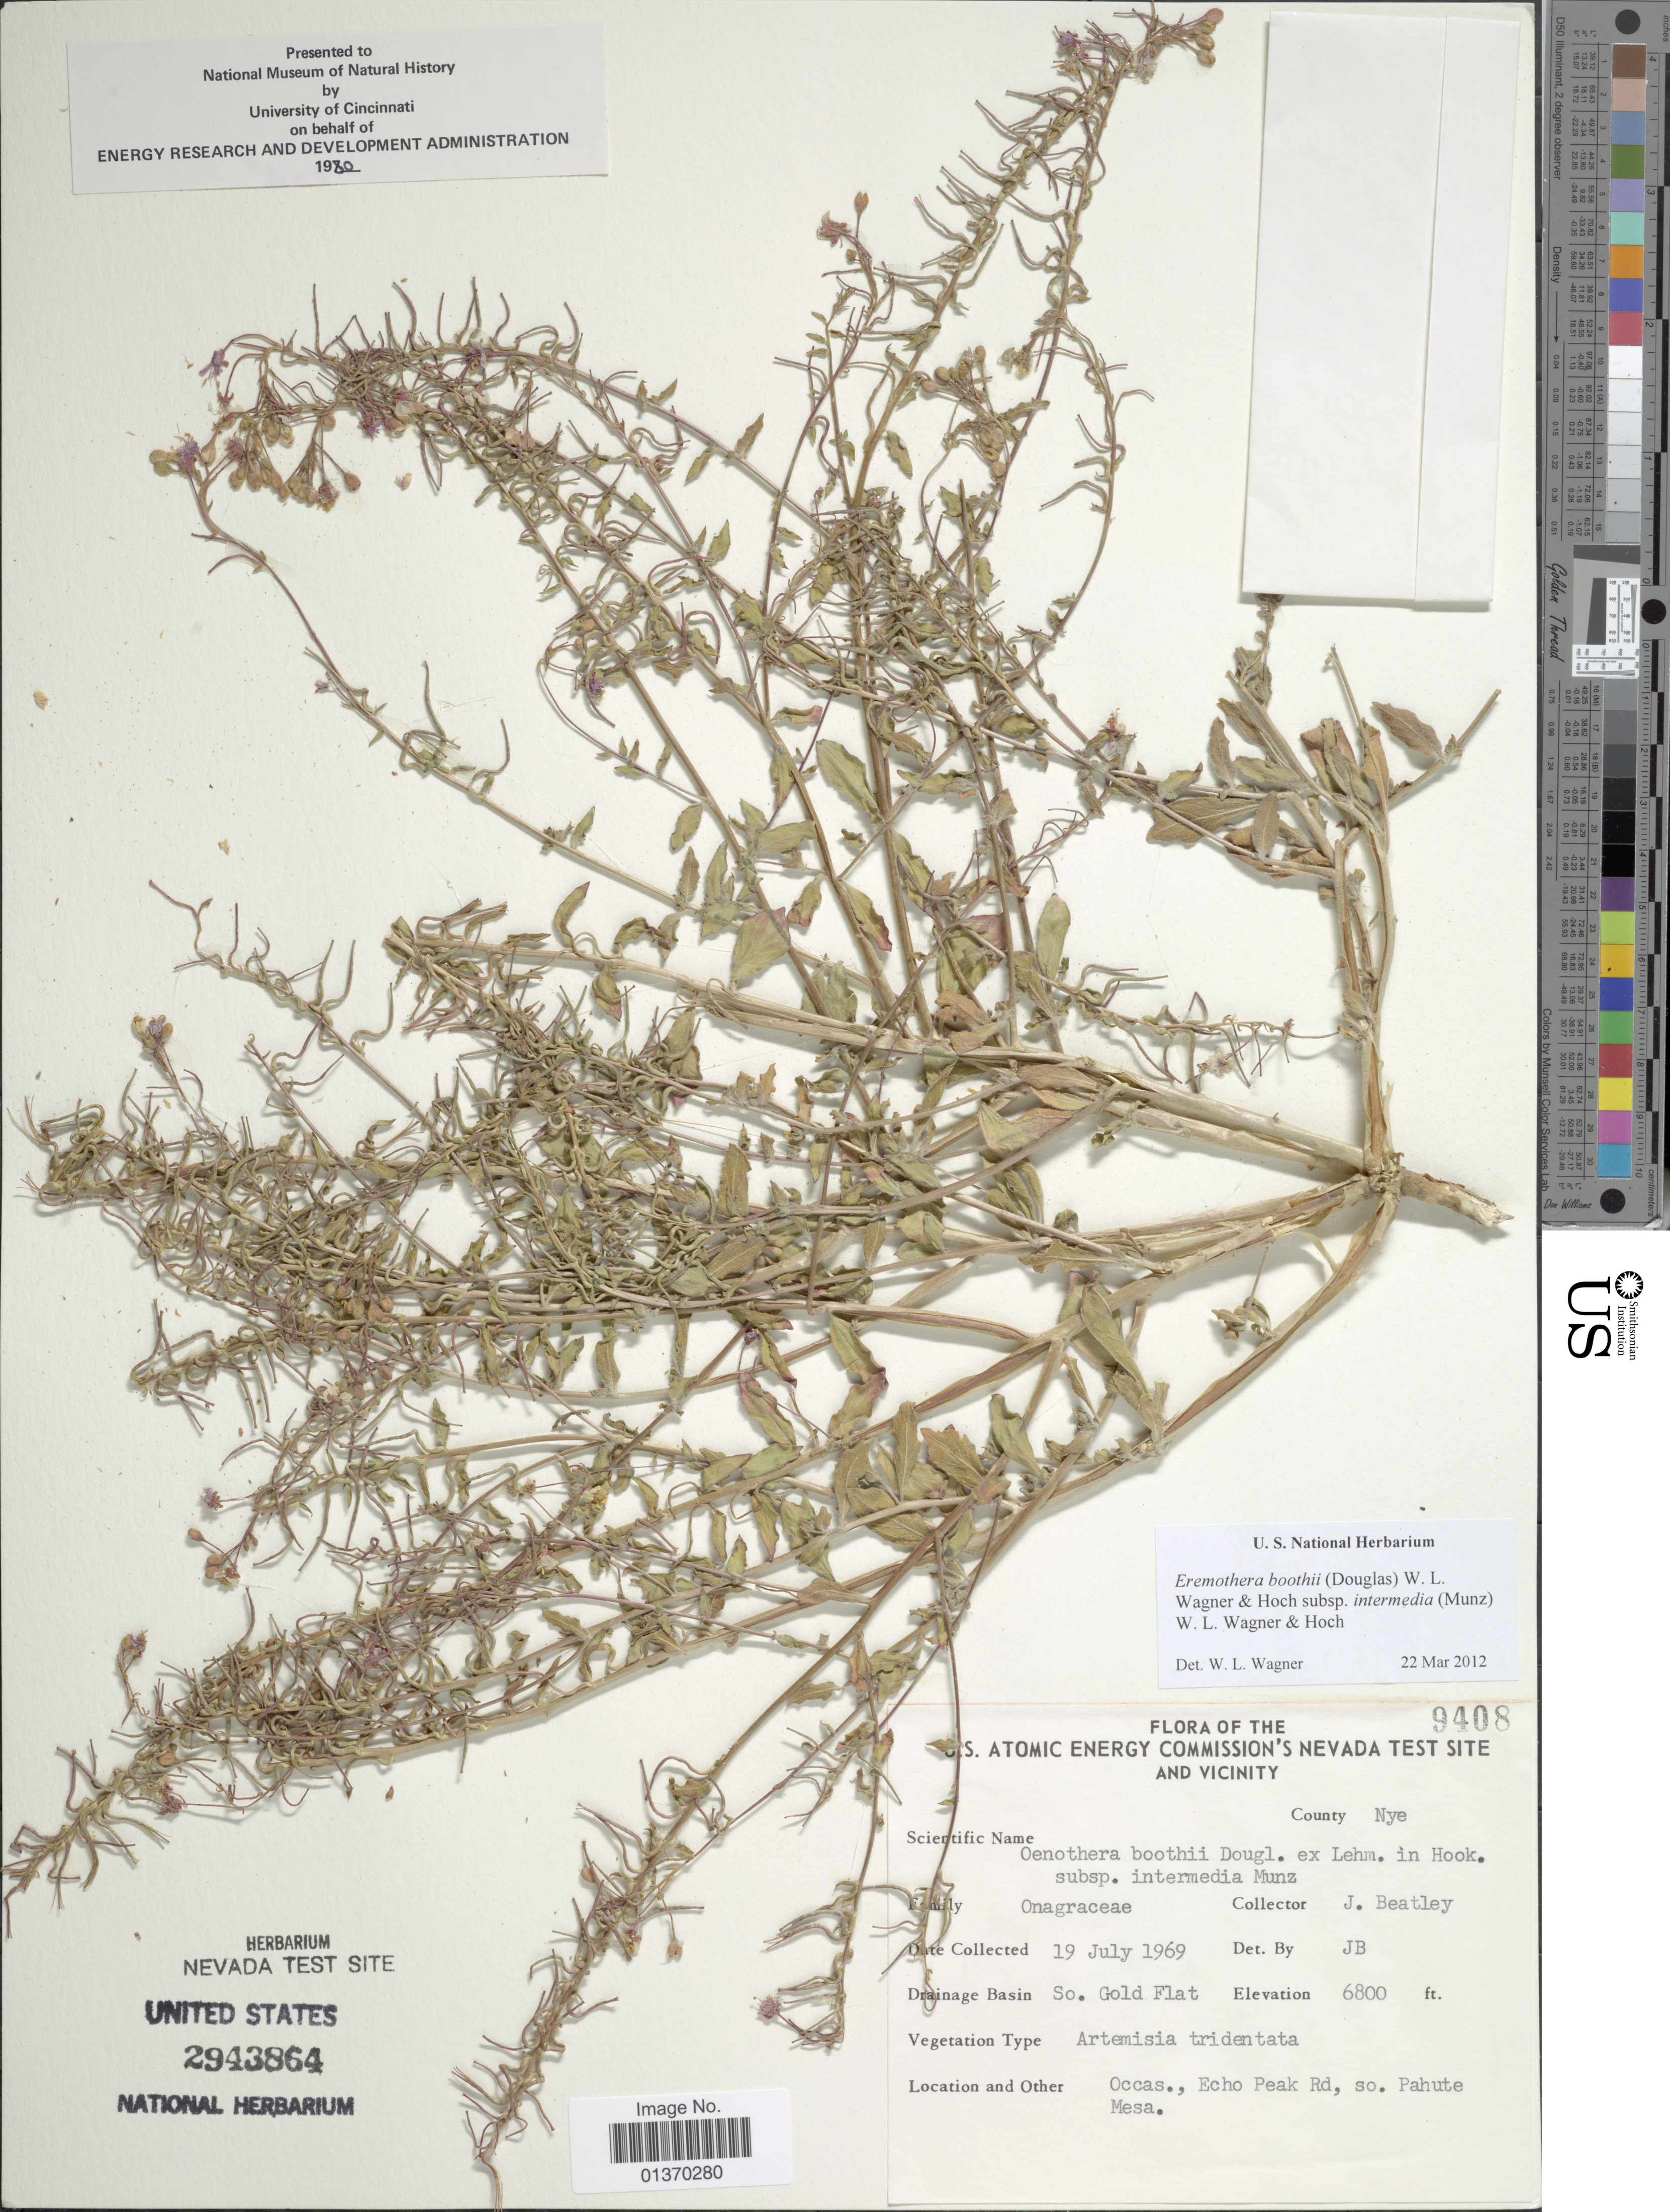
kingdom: Plantae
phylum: Tracheophyta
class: Magnoliopsida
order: Myrtales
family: Onagraceae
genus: Eremothera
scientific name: Eremothera boothii subsp. intermedia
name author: (Munz) W.L. Wagner & Hoch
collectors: J. C. Beatley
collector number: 9408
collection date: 1969-07-19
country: United States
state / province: Nevada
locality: U. S. Atomic Energy Commission's Nevada Test Site and Vicinity, So. Gold Flat, Occas., Echo Peak Rd, so. Pahute Mesa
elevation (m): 2073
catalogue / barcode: US 2943864